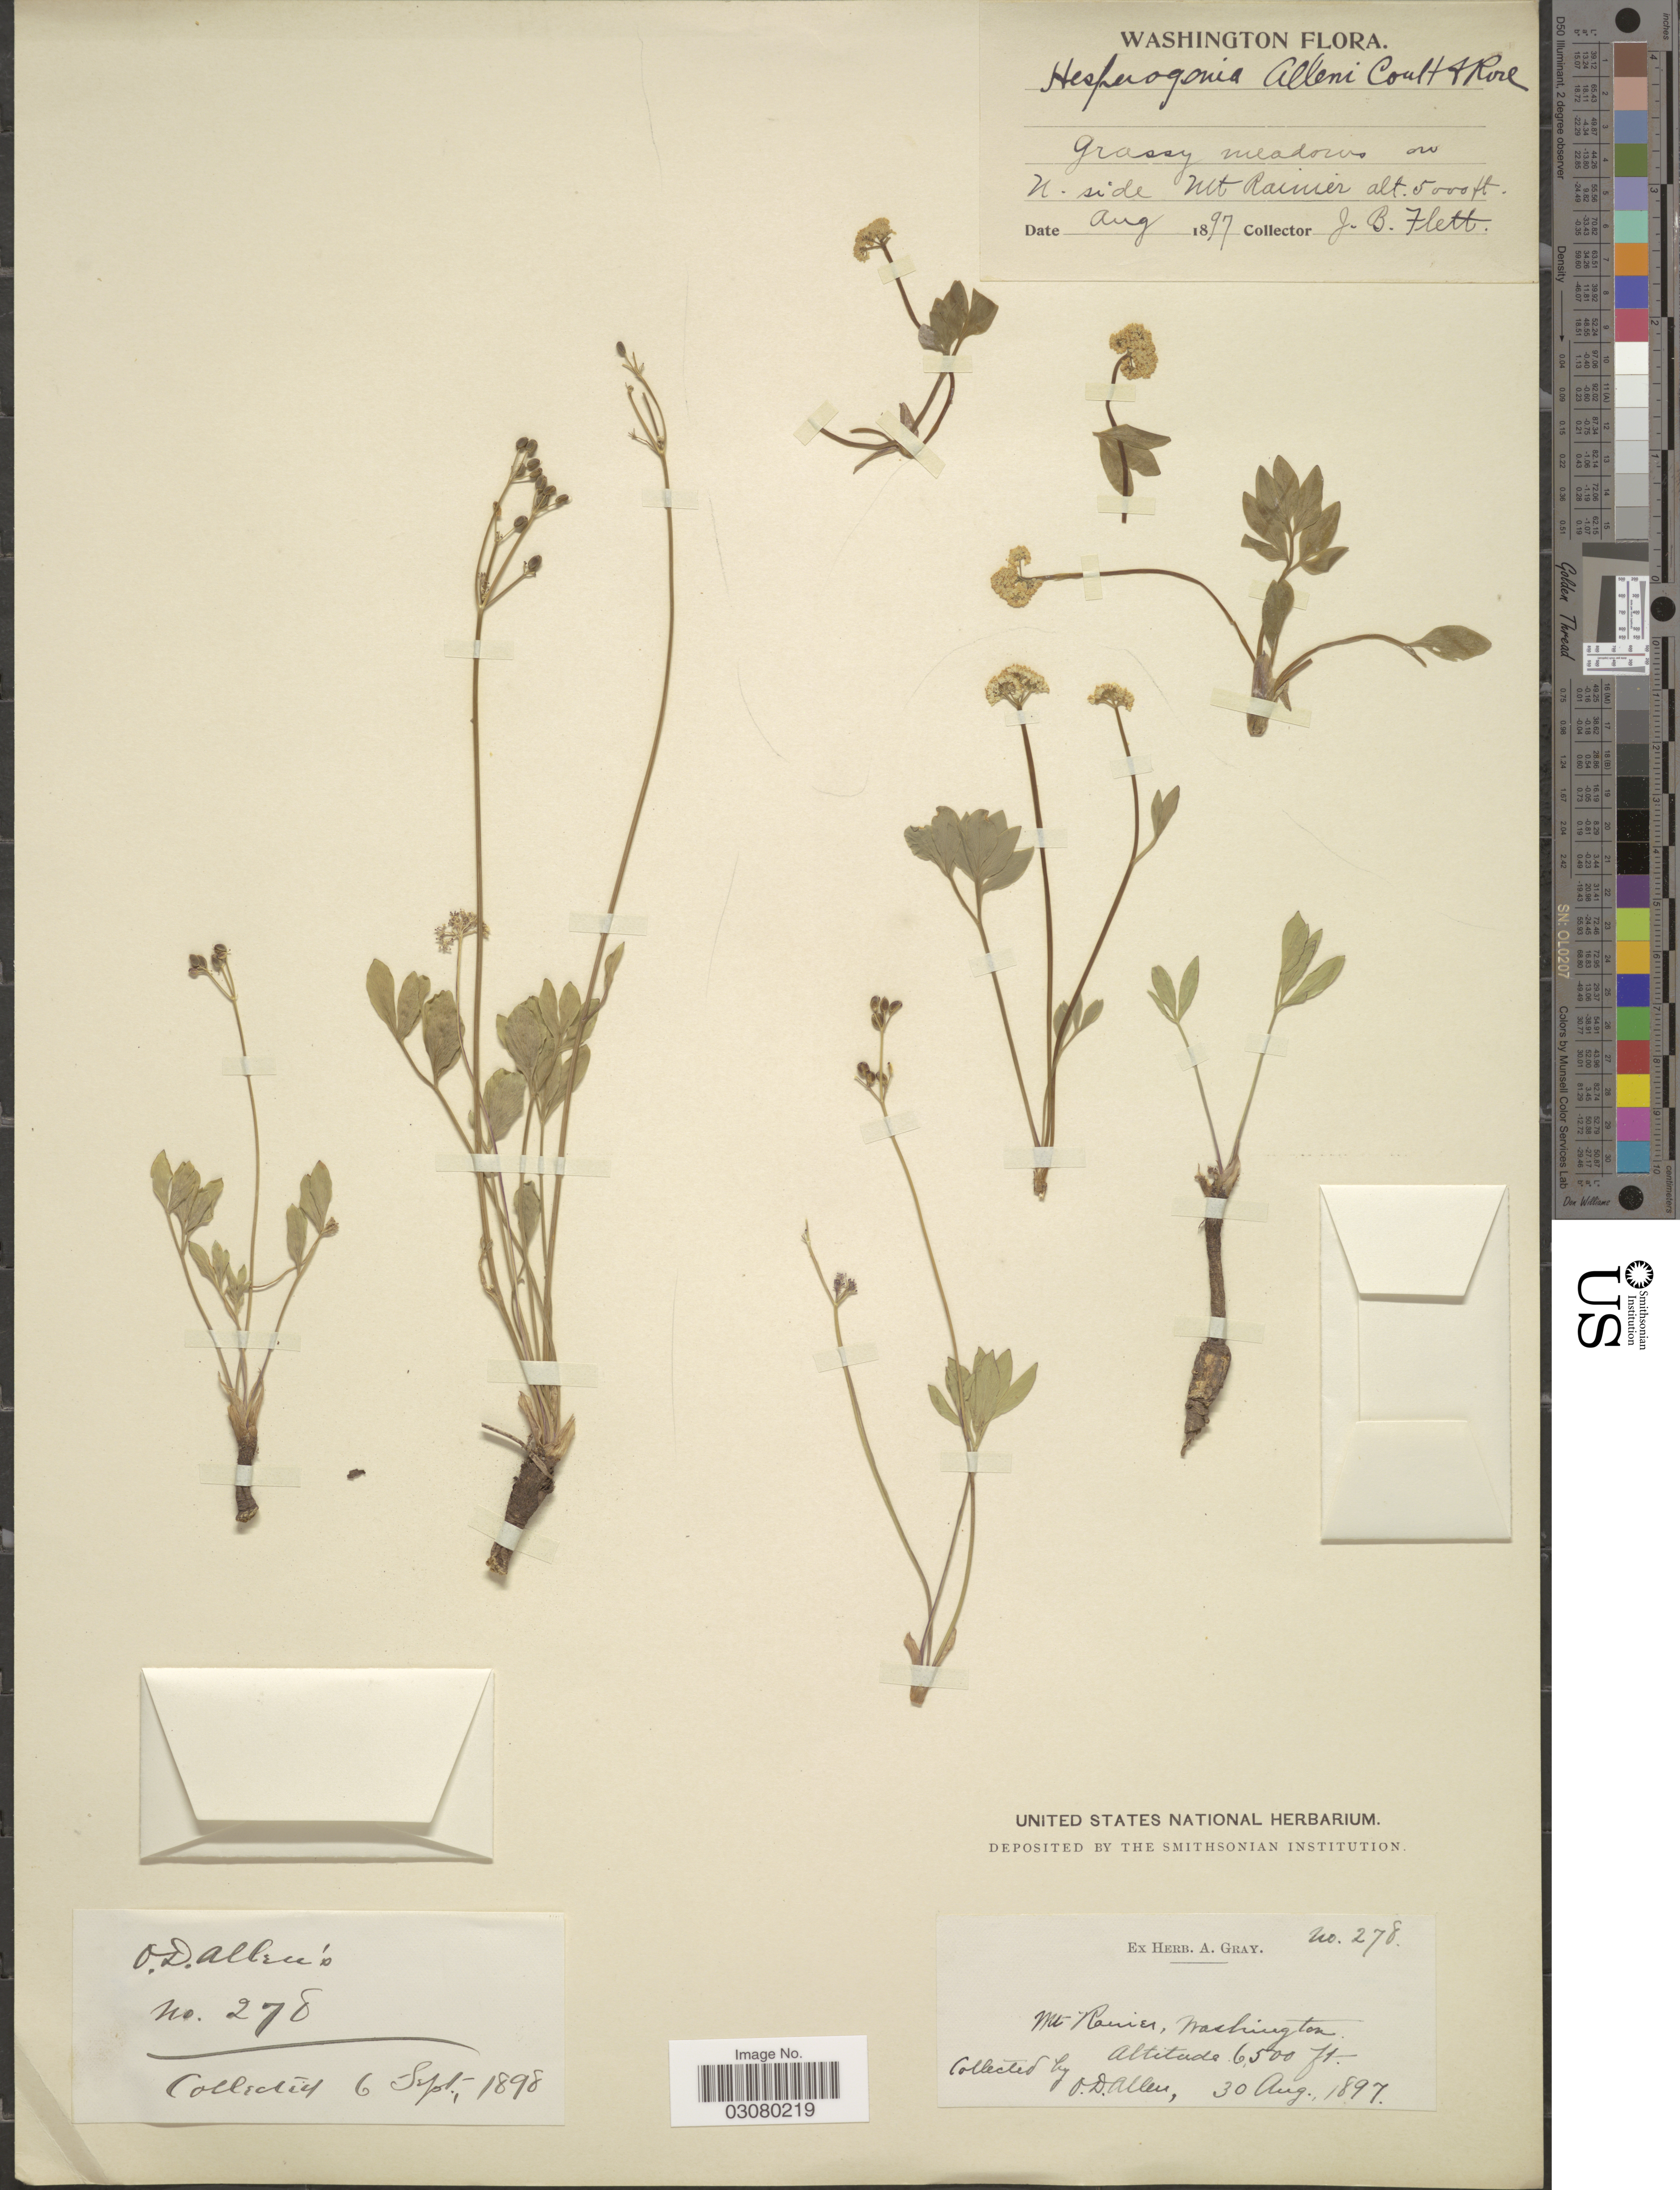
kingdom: Plantae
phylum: Tracheophyta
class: Magnoliopsida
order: Apiales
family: Apiaceae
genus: Hesperogenia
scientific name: Hesperogenia stricklandii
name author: J.M. Coult. & Rose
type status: Lectotype; Syntype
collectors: O. D. Allen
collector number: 278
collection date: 1897-08-30,1898-09-06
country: United States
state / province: Washington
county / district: Pierce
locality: Mt Rainier.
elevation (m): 1981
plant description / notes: Annotated as Hesperogenia alleni Coult. & Rose, apparently an ined. name never published. Specimen mounted with 3 elements: Allen 278 (30 Aug 1897), Allen 278 (6 Sep 1898), & Flett s.n. (Aug 1887). All are syntypes of Hesperogenia stricklandii J.M. Coult. & Rose, the only name published in this genus.